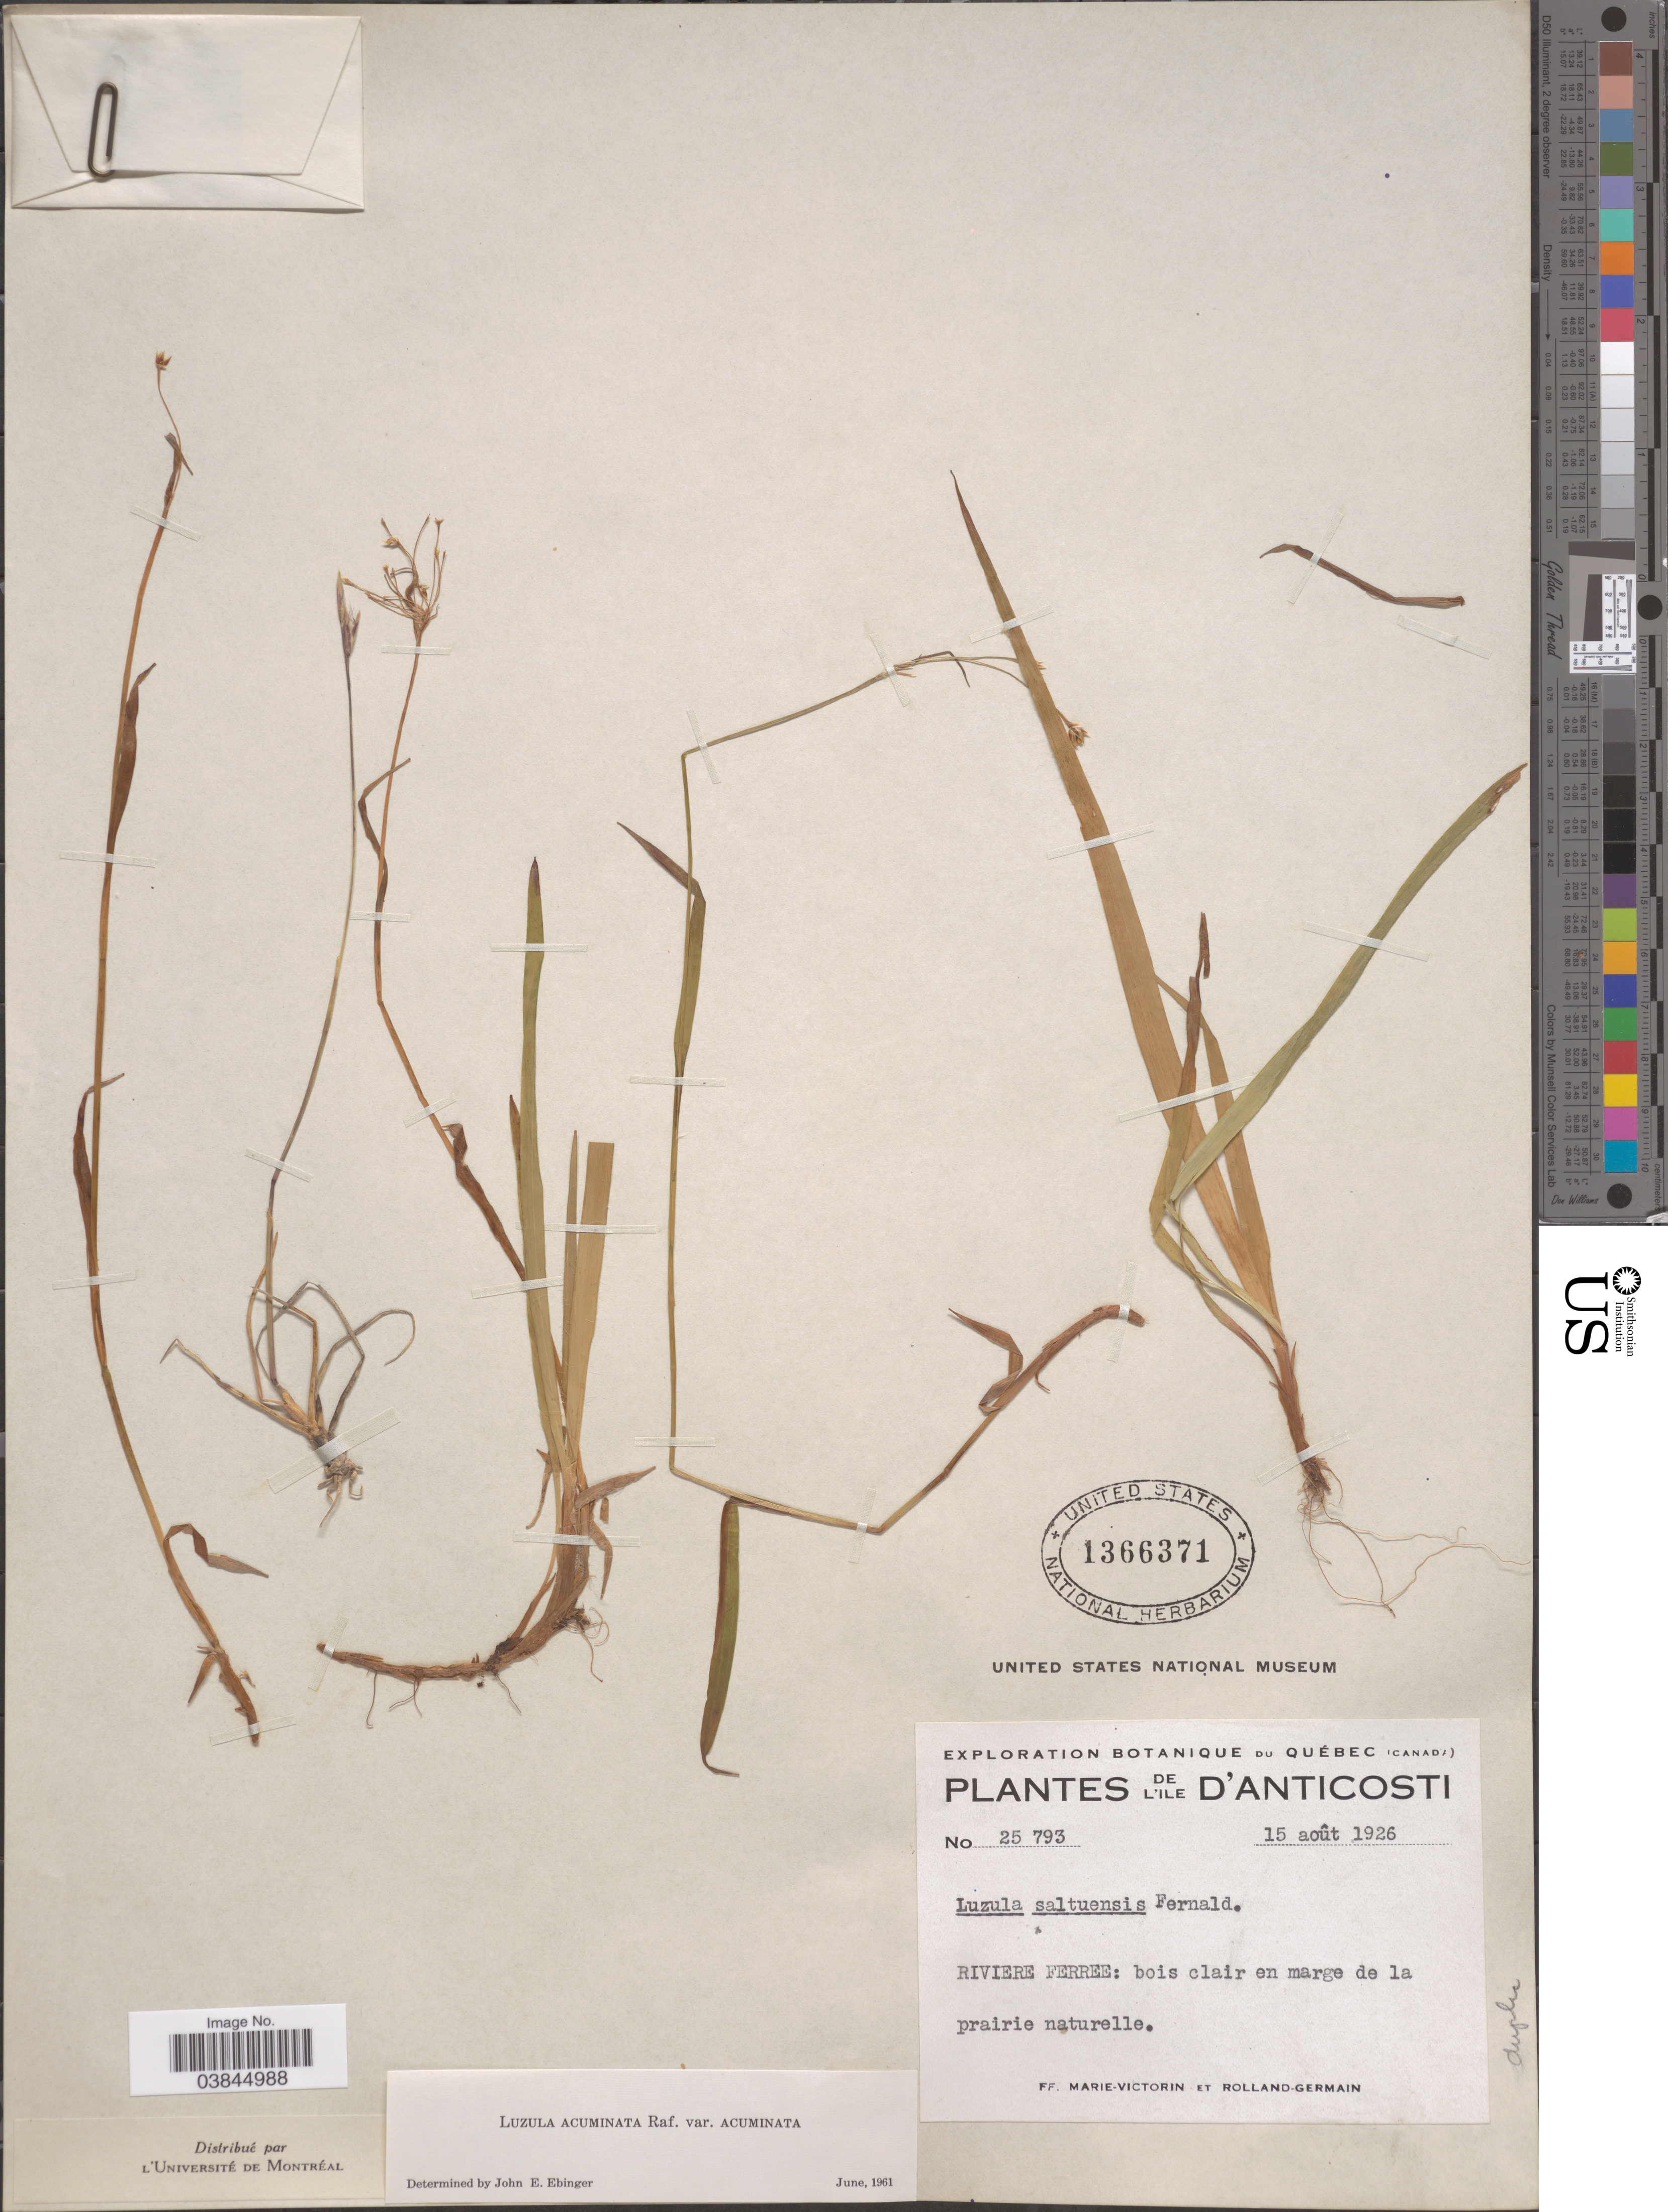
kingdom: Plantae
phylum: Tracheophyta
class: Liliopsida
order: Poales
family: Juncaceae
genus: Luzula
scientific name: Luzula acuminata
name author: Raf.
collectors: F. Marie-Victorin & Rolland-Germain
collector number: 25793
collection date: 1926-08-15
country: Canada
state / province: Quebec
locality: L'Ile D'Anticosti. Riviere Ferree: bois clair en marge de la prairie naturelle.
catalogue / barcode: US 1366371